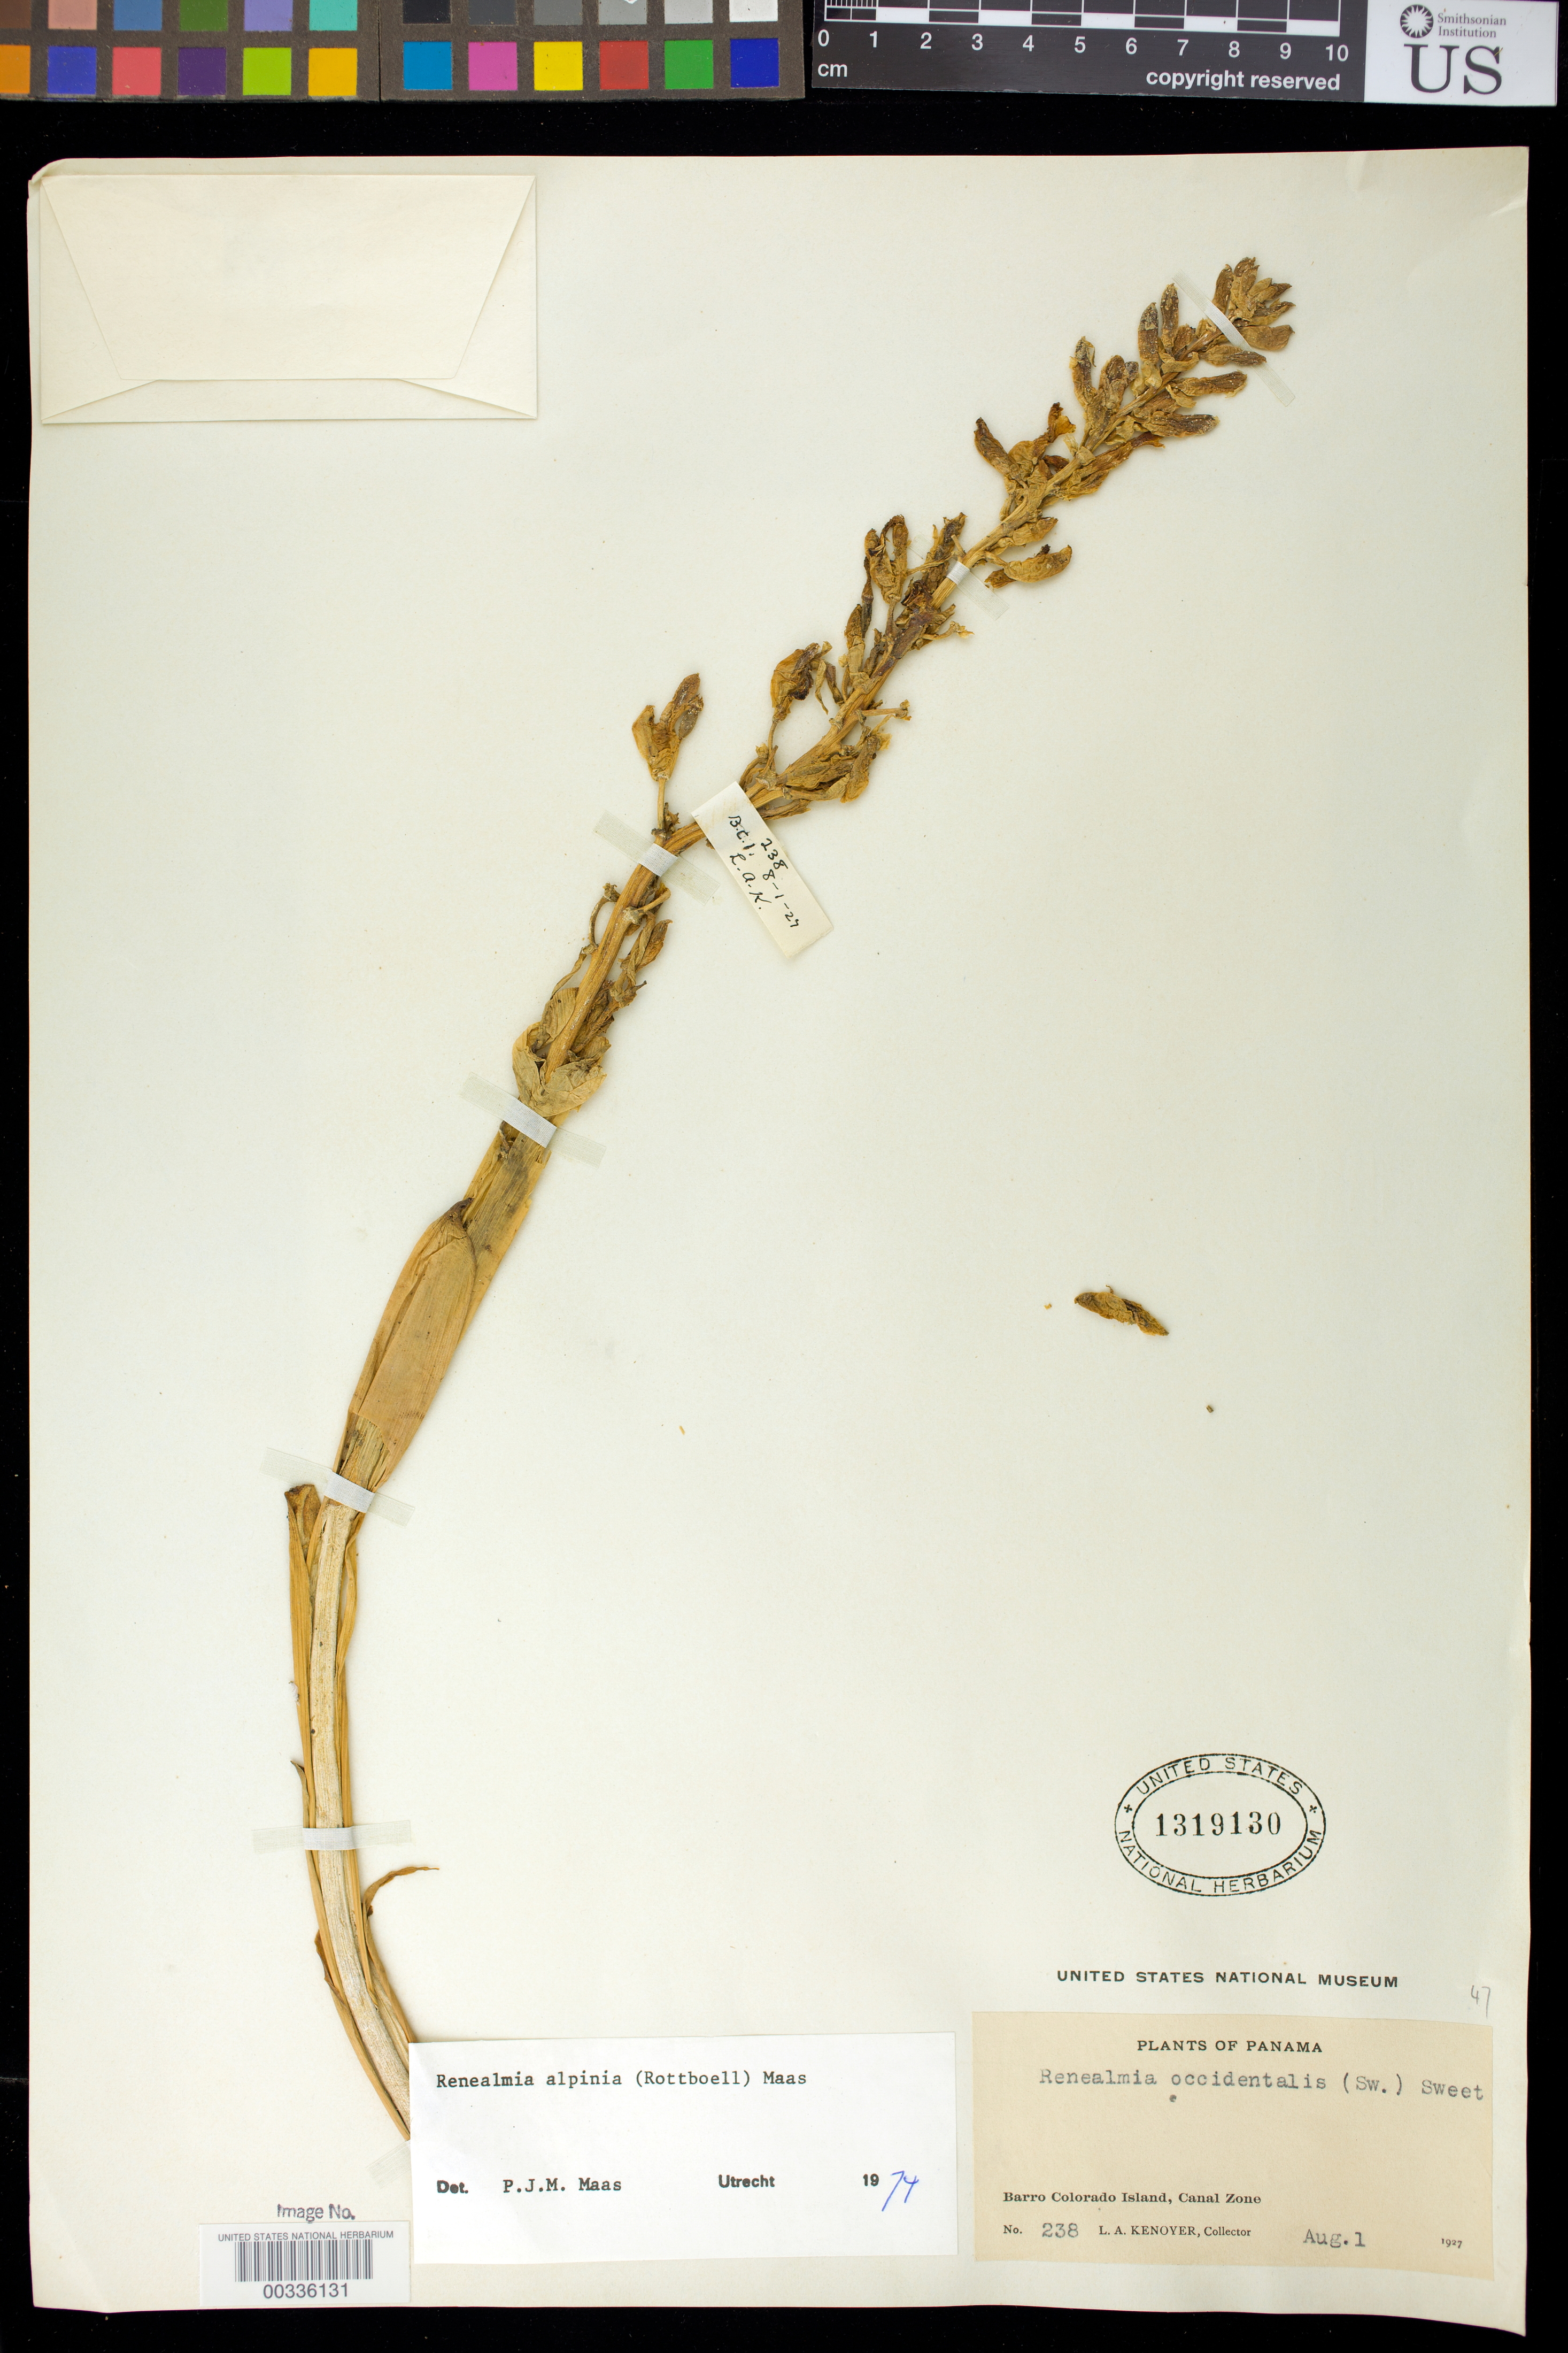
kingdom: Plantae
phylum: Tracheophyta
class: Liliopsida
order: Zingiberales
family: Zingiberaceae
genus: Renealmia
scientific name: Renealmia alpinia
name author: (Rottb.) Maas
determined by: Maas, Paul J. M.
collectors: L. A. Kenoyer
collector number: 238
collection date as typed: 01 Aug 1927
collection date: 1927-08-01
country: Panama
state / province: Panamá Oeste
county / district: Canal Zone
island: Barro Colorado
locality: Barro Colorado I.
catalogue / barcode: US 1319130